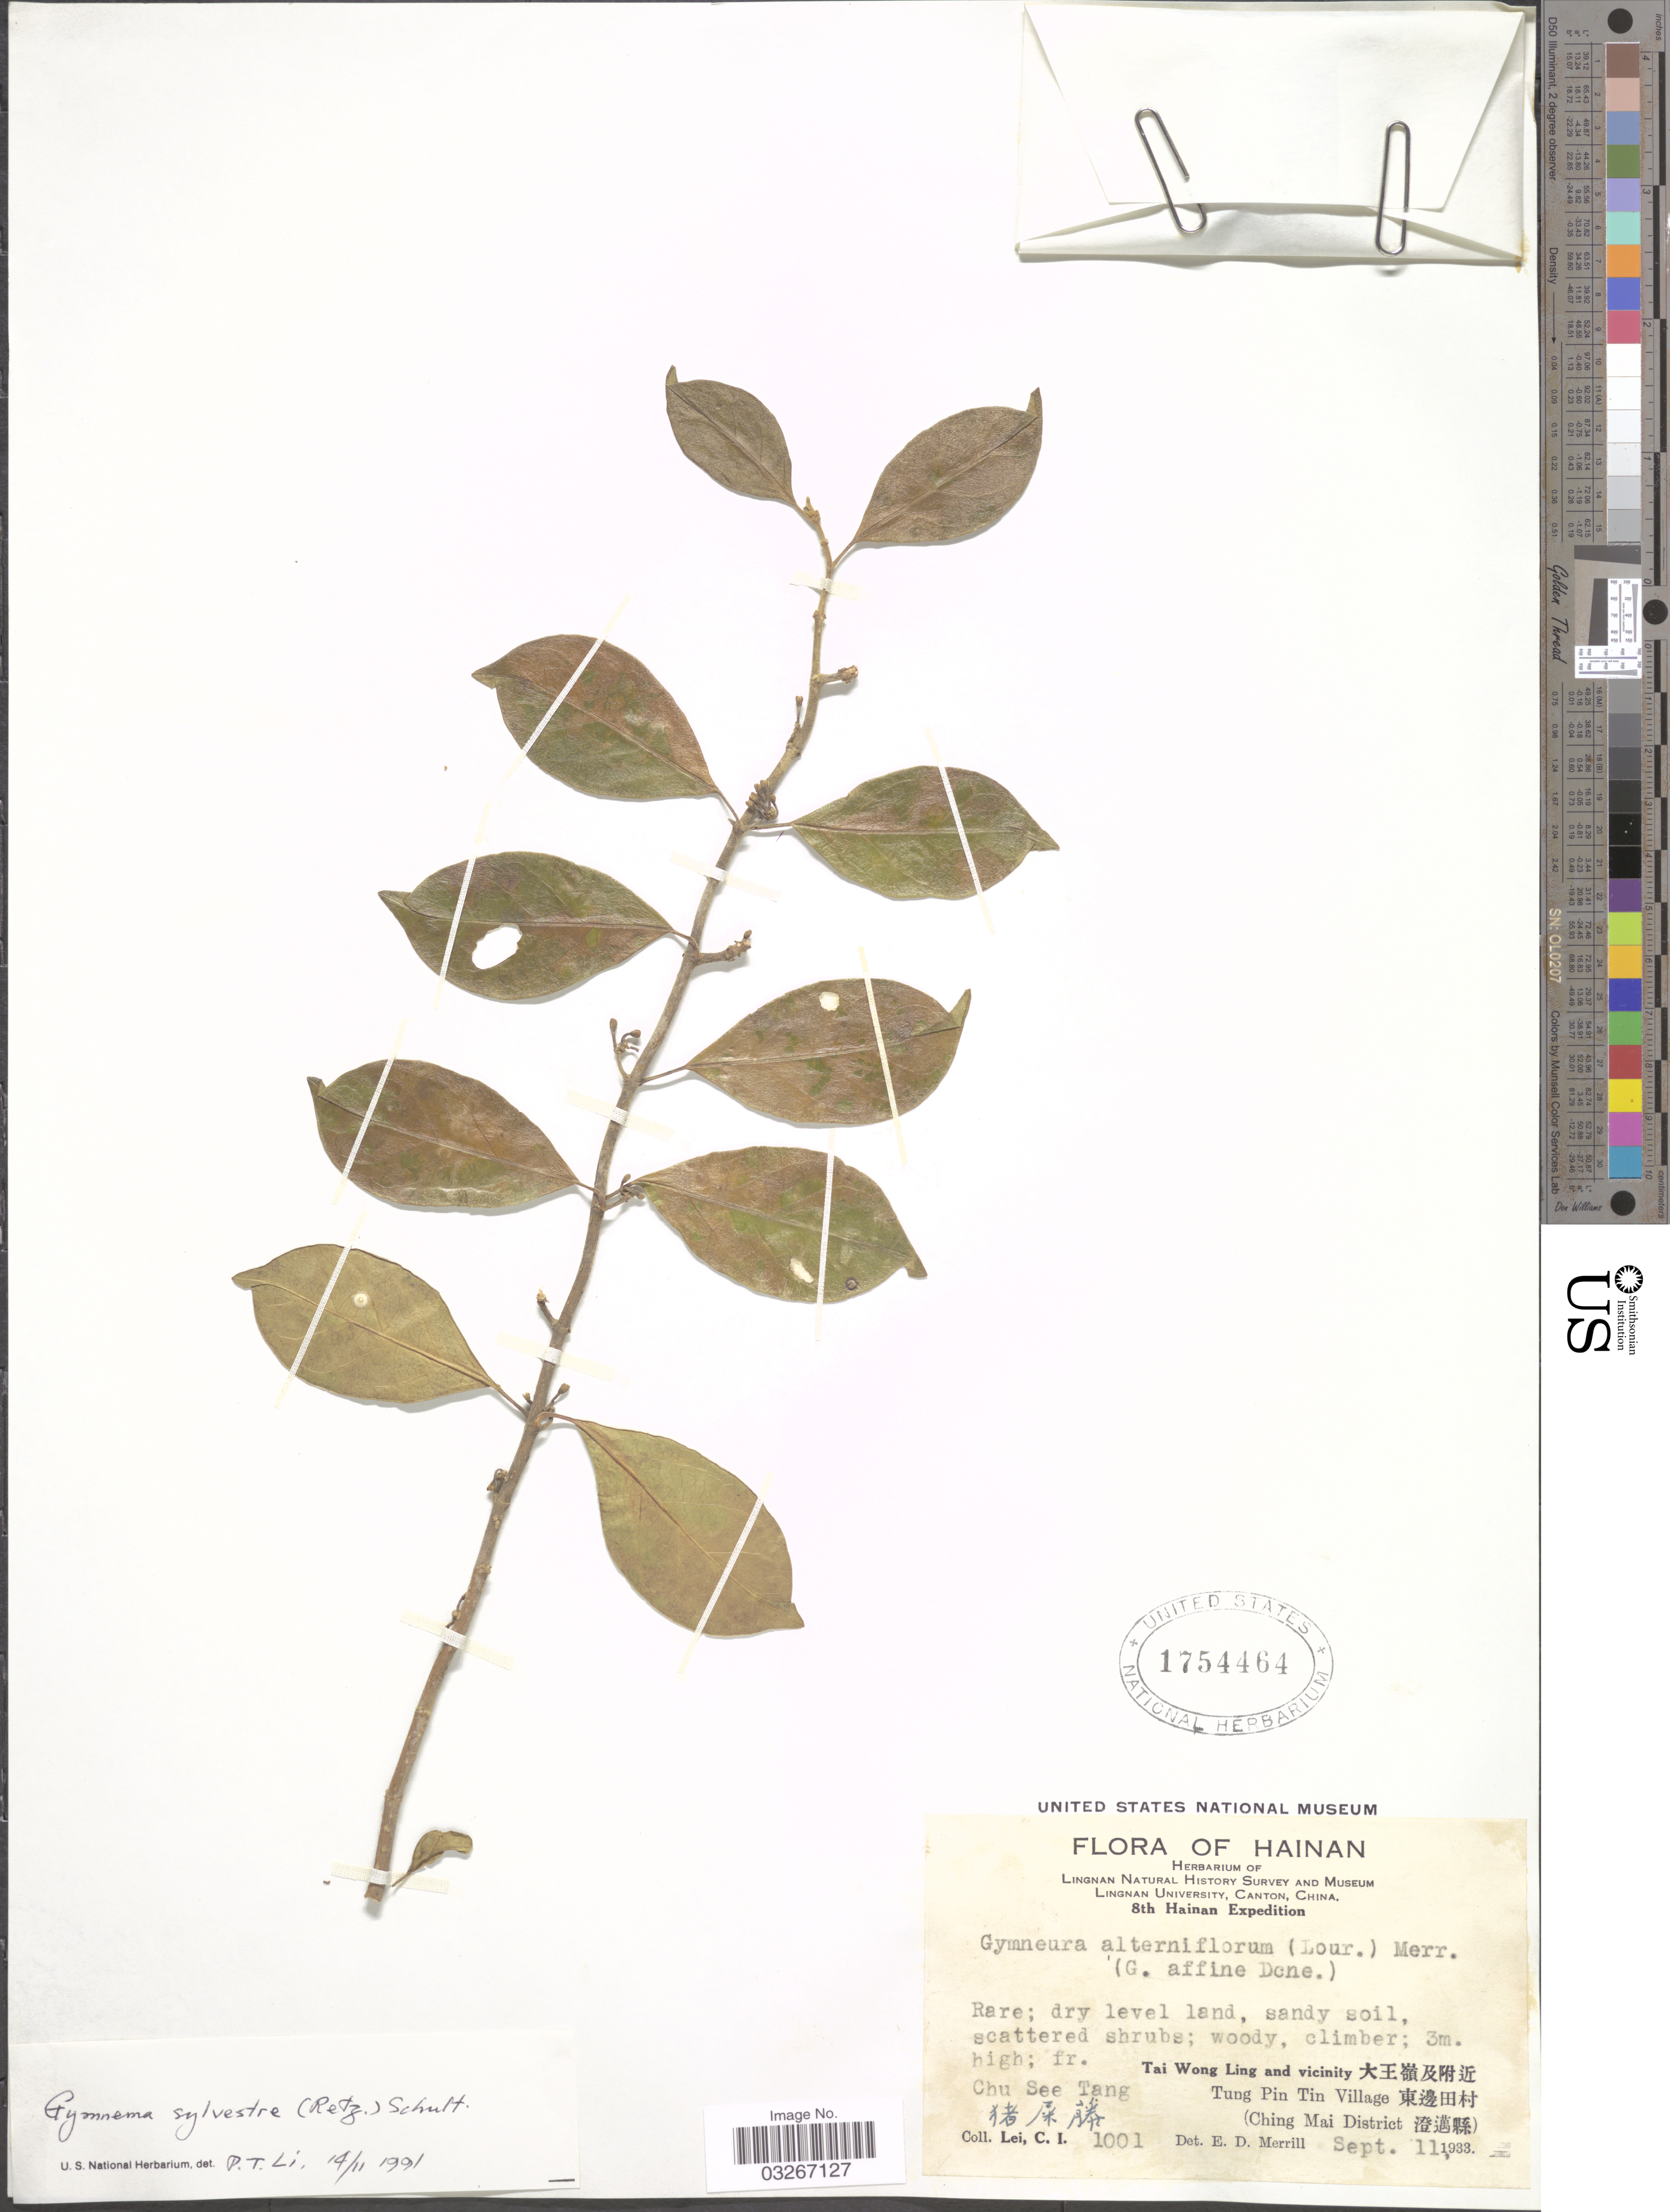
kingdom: Plantae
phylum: Tracheophyta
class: Magnoliopsida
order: Gentianales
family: Apocynaceae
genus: Gymnema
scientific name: Gymnema sylvestre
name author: (Retz.) R. Br. ex Schult. in Roem. & Schult.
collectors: C. I. Lei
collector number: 1001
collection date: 1933-09-11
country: China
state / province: Hainan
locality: Chu See Tang X [unsure placement] Tai Wong Ling and vicinity X. Tung Pin Tin Village X. (Ching Mai District X).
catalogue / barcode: US 1754464